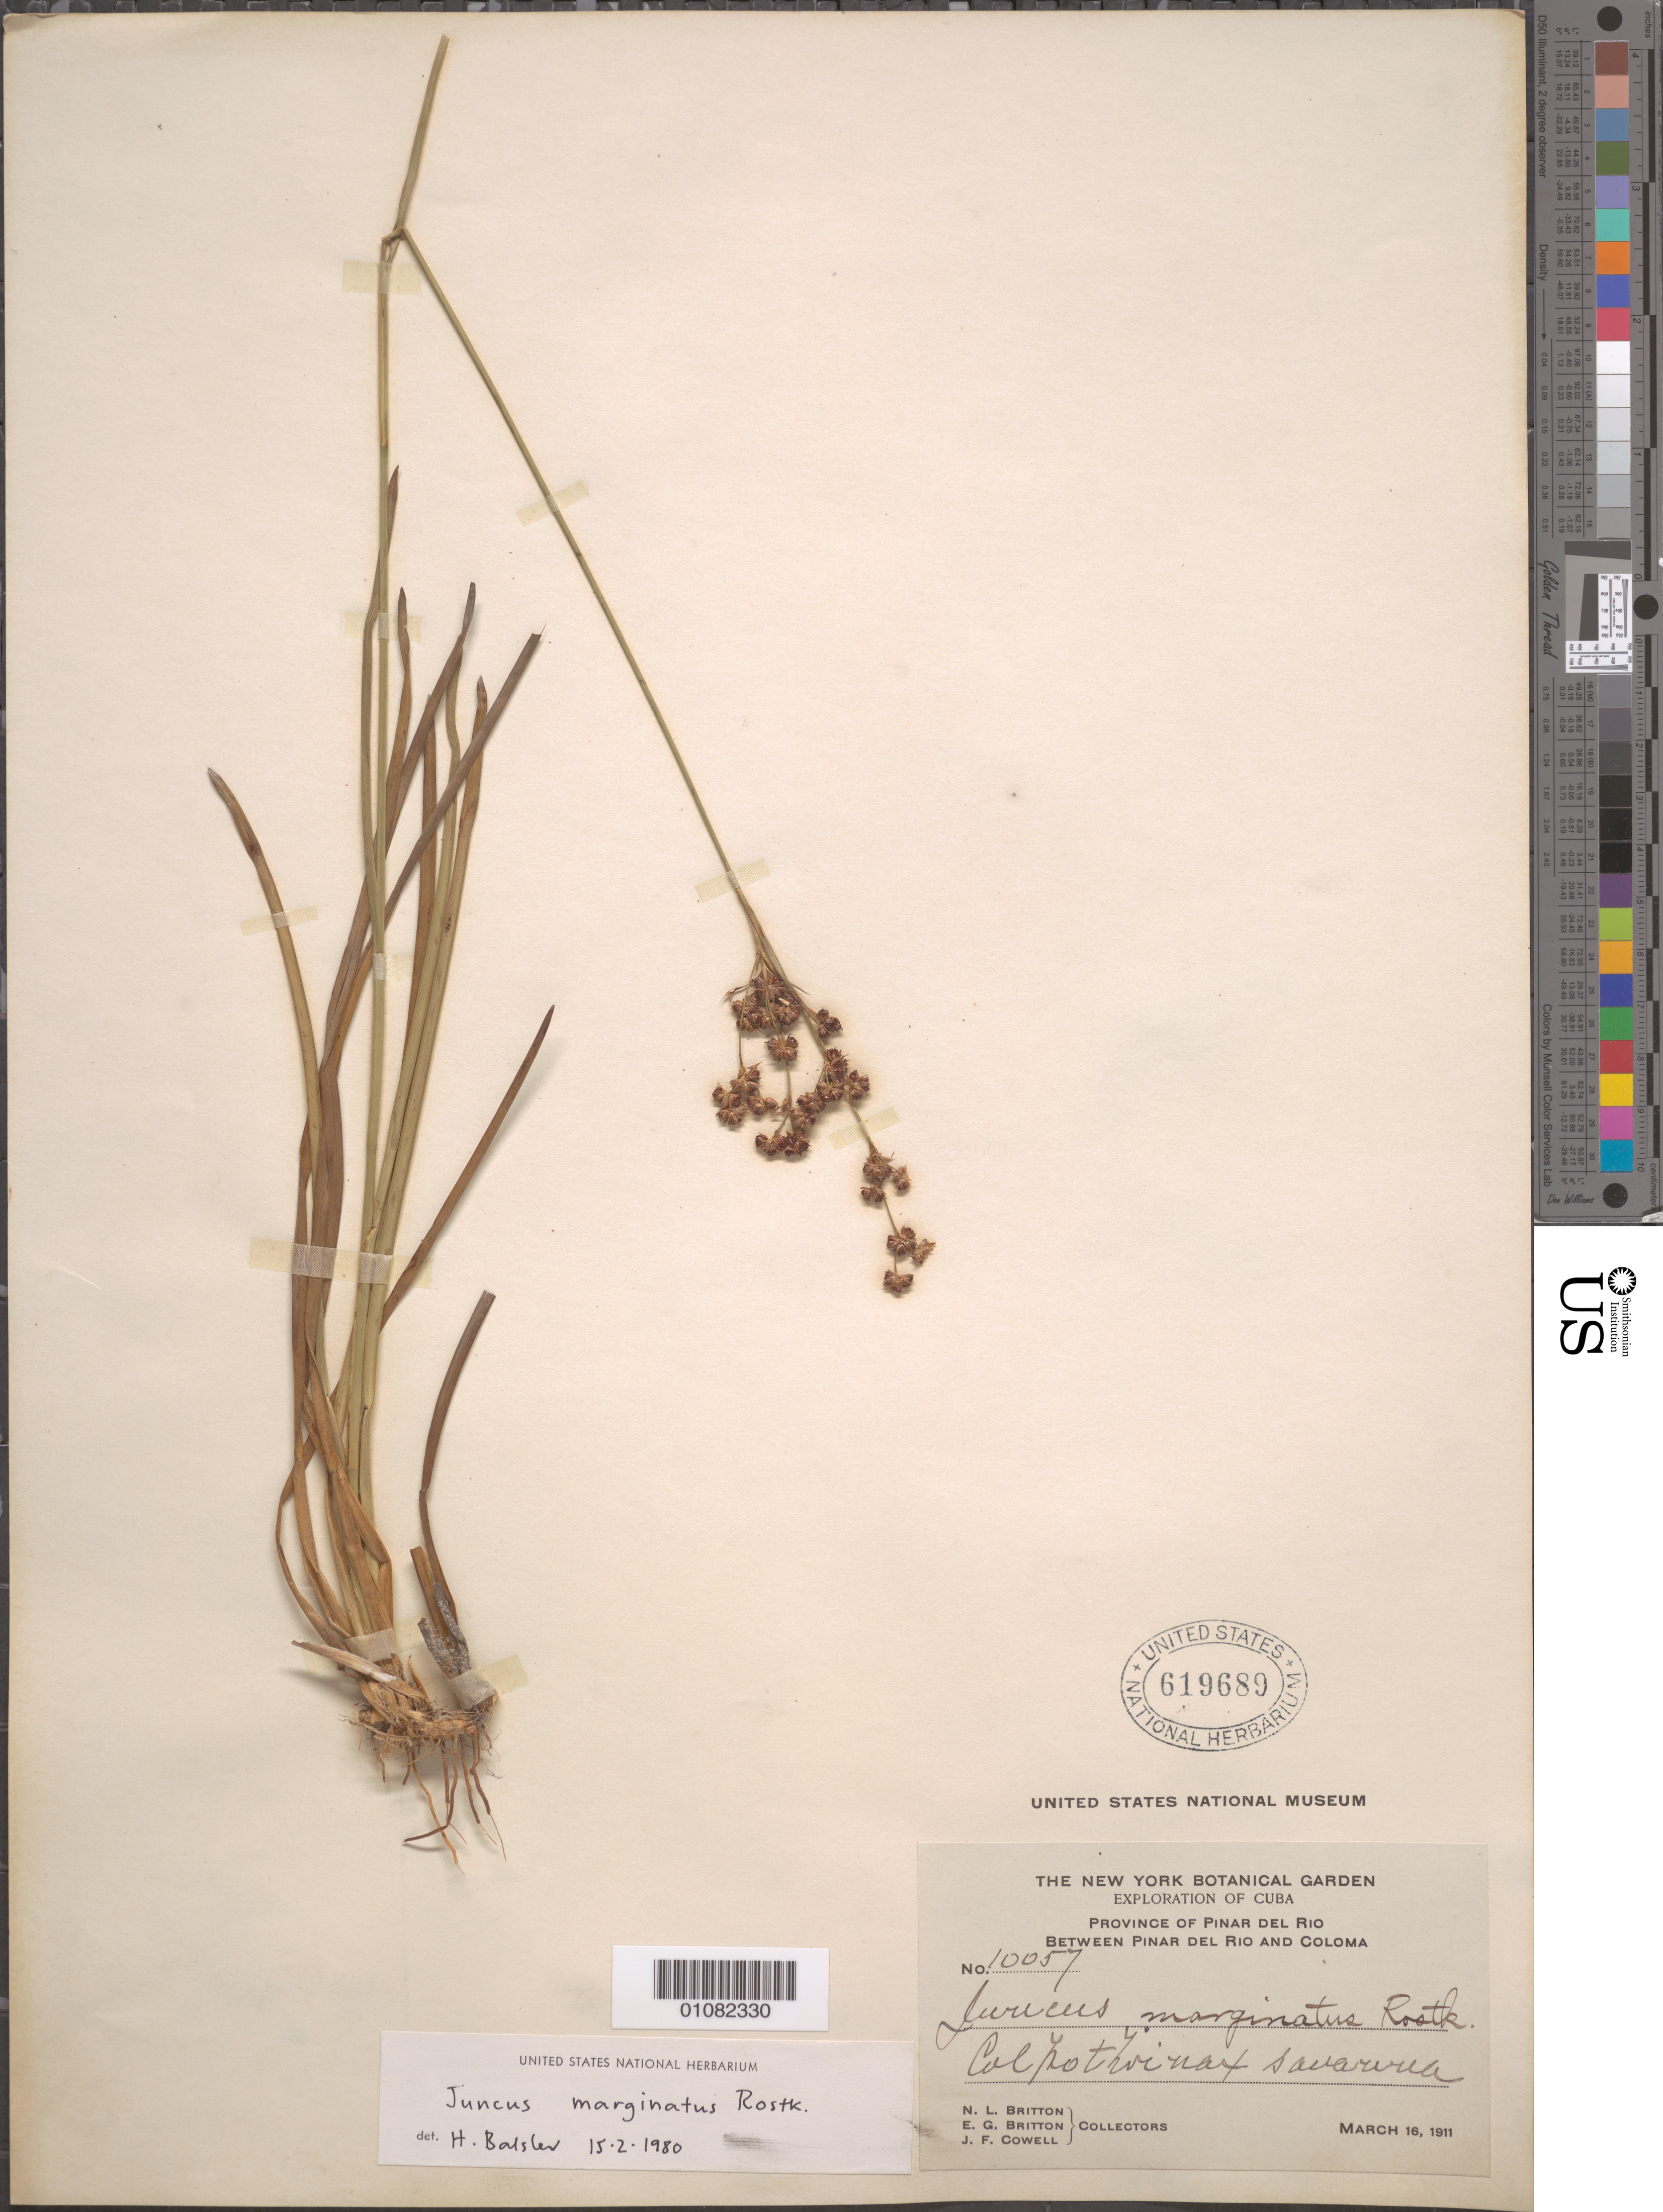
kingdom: Plantae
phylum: Tracheophyta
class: Liliopsida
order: Poales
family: Juncaceae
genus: Juncus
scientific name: Juncus marginatus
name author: Rostk.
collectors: N. Britton, E. G. Britton & P. Wilson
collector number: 10057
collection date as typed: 16 Mar 1911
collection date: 1911-03-16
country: Cuba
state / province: Pinar del Rio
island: Cuba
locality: Between Pinar del Rio and Coloma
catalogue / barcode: US 619689